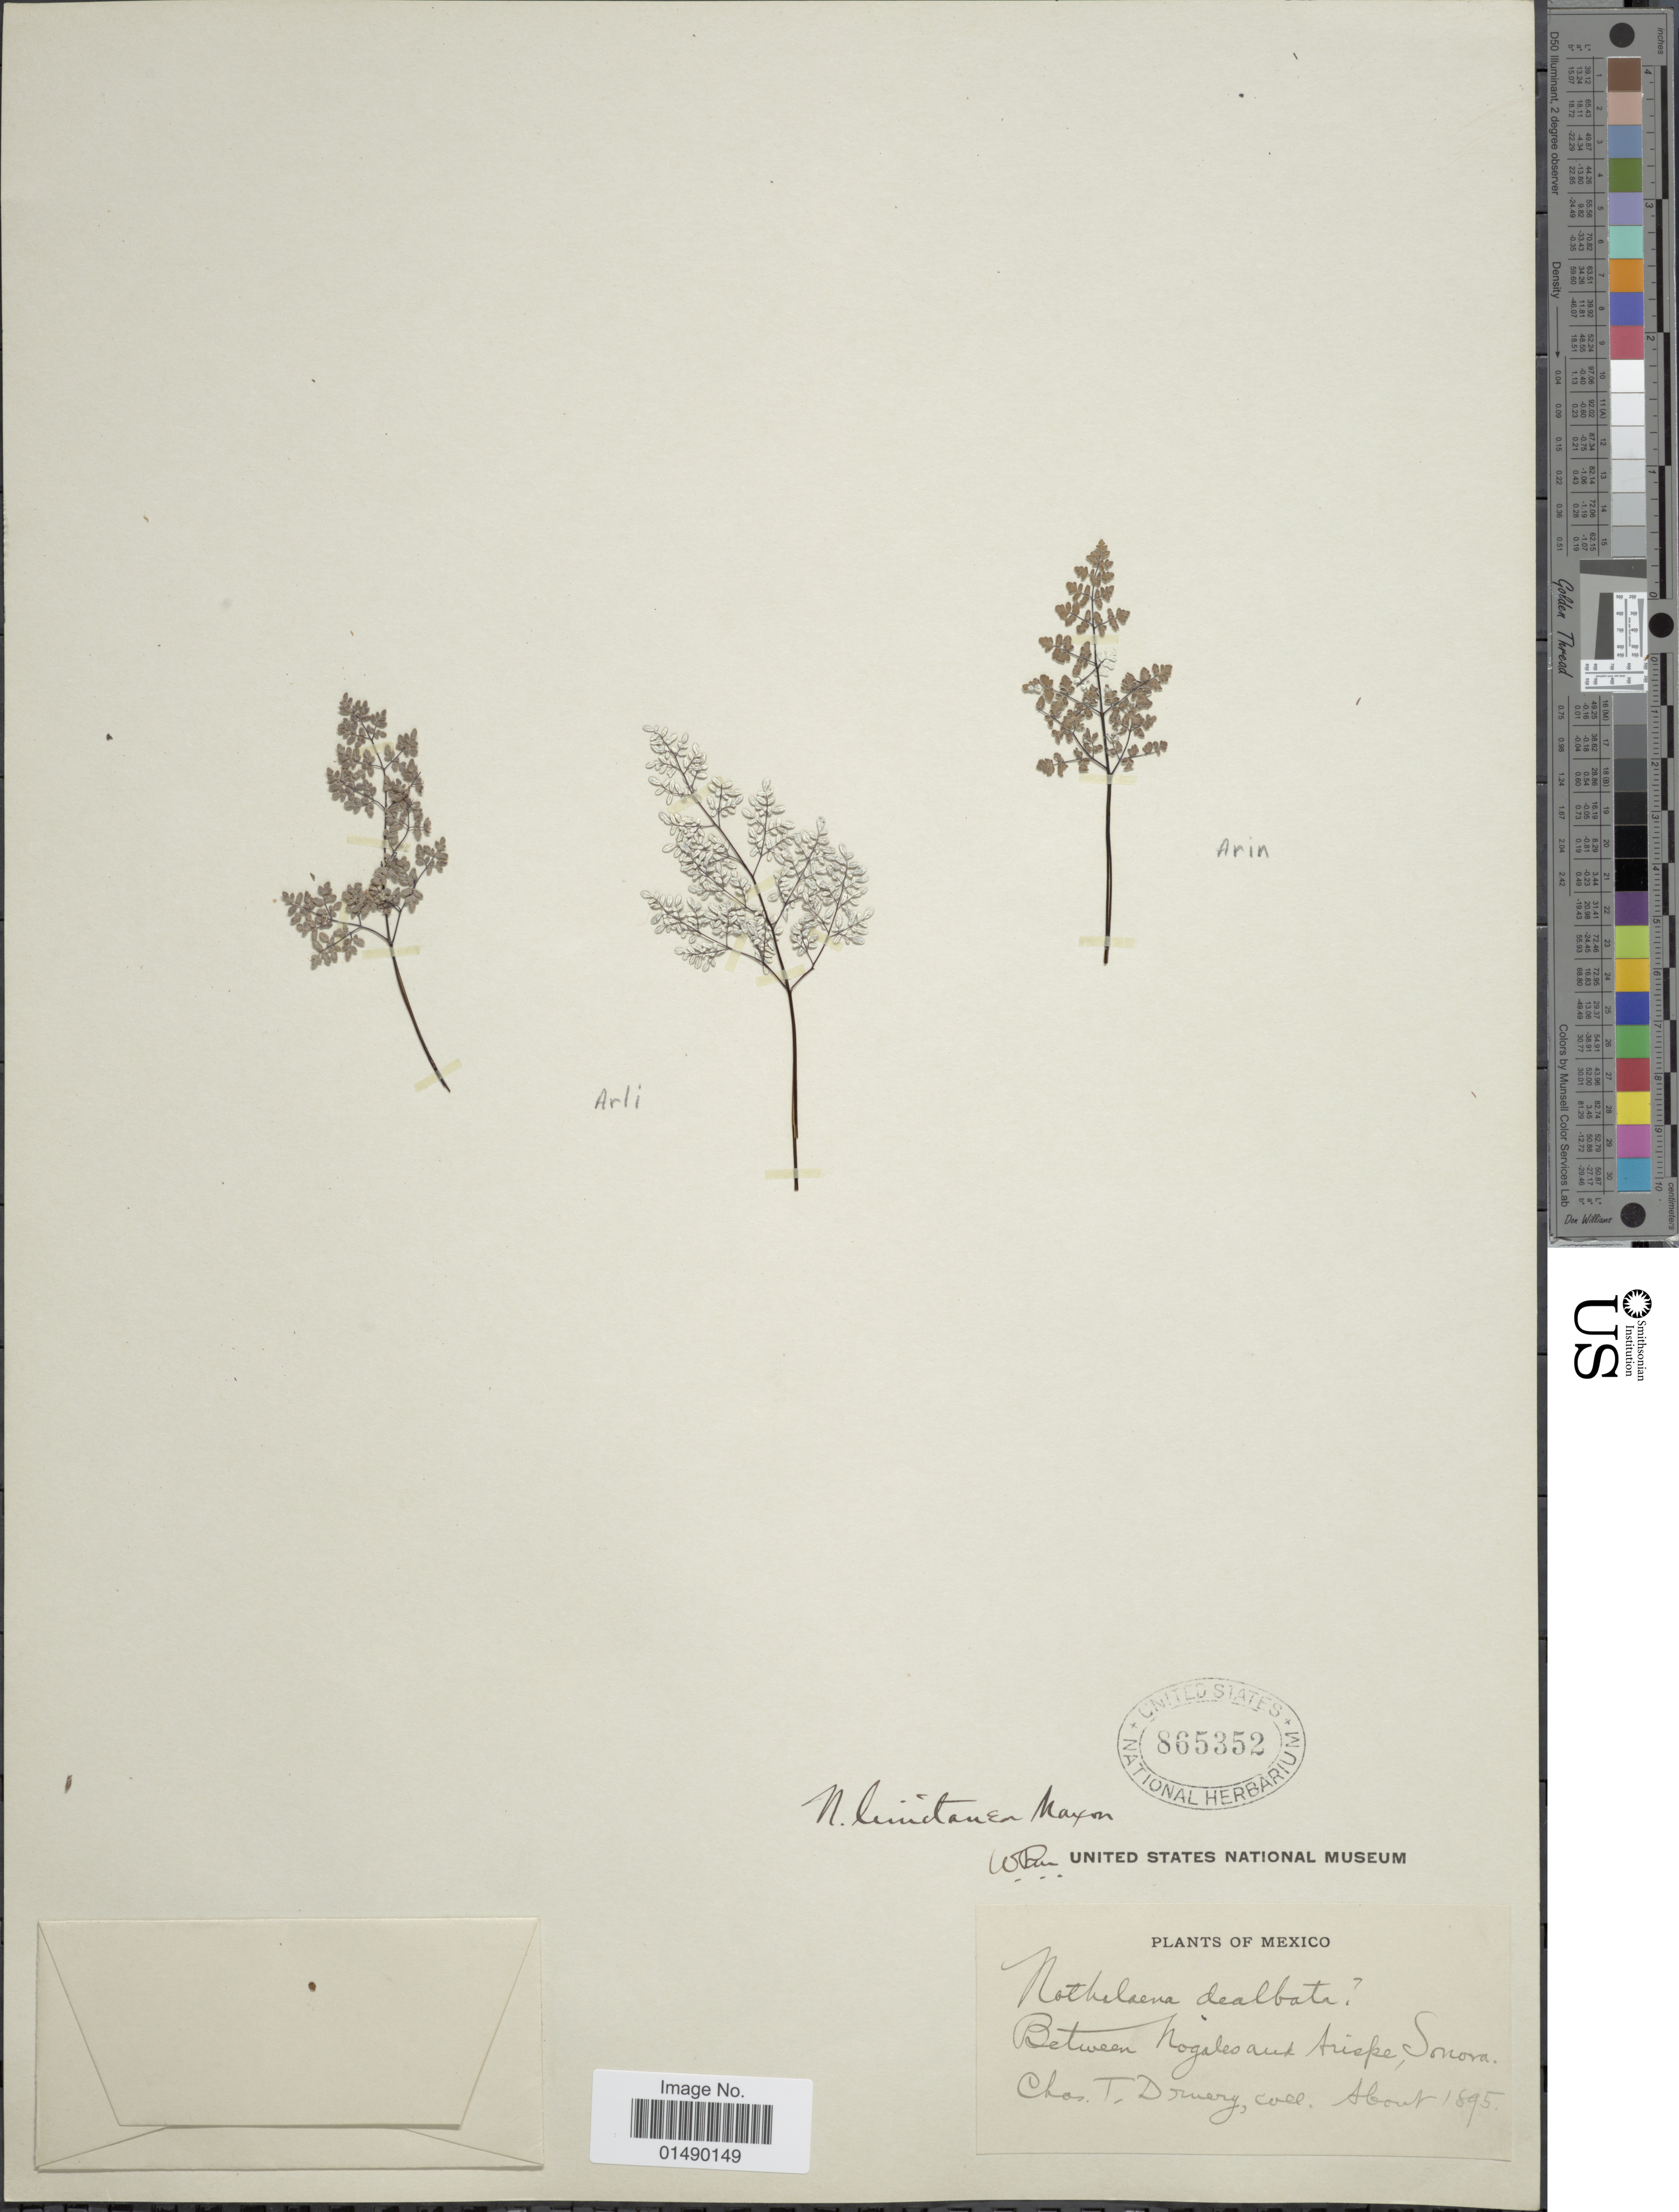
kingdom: Plantae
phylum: Tracheophyta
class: Polypodiopsida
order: Polypodiales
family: Pteridaceae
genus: Argyrochosma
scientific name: Argyrochosma limitanea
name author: (Maxon) Windham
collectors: C. Druery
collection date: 1895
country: Mexico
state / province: Sonora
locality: Mexico, between Nogales auk Arispe.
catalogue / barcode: US 865352